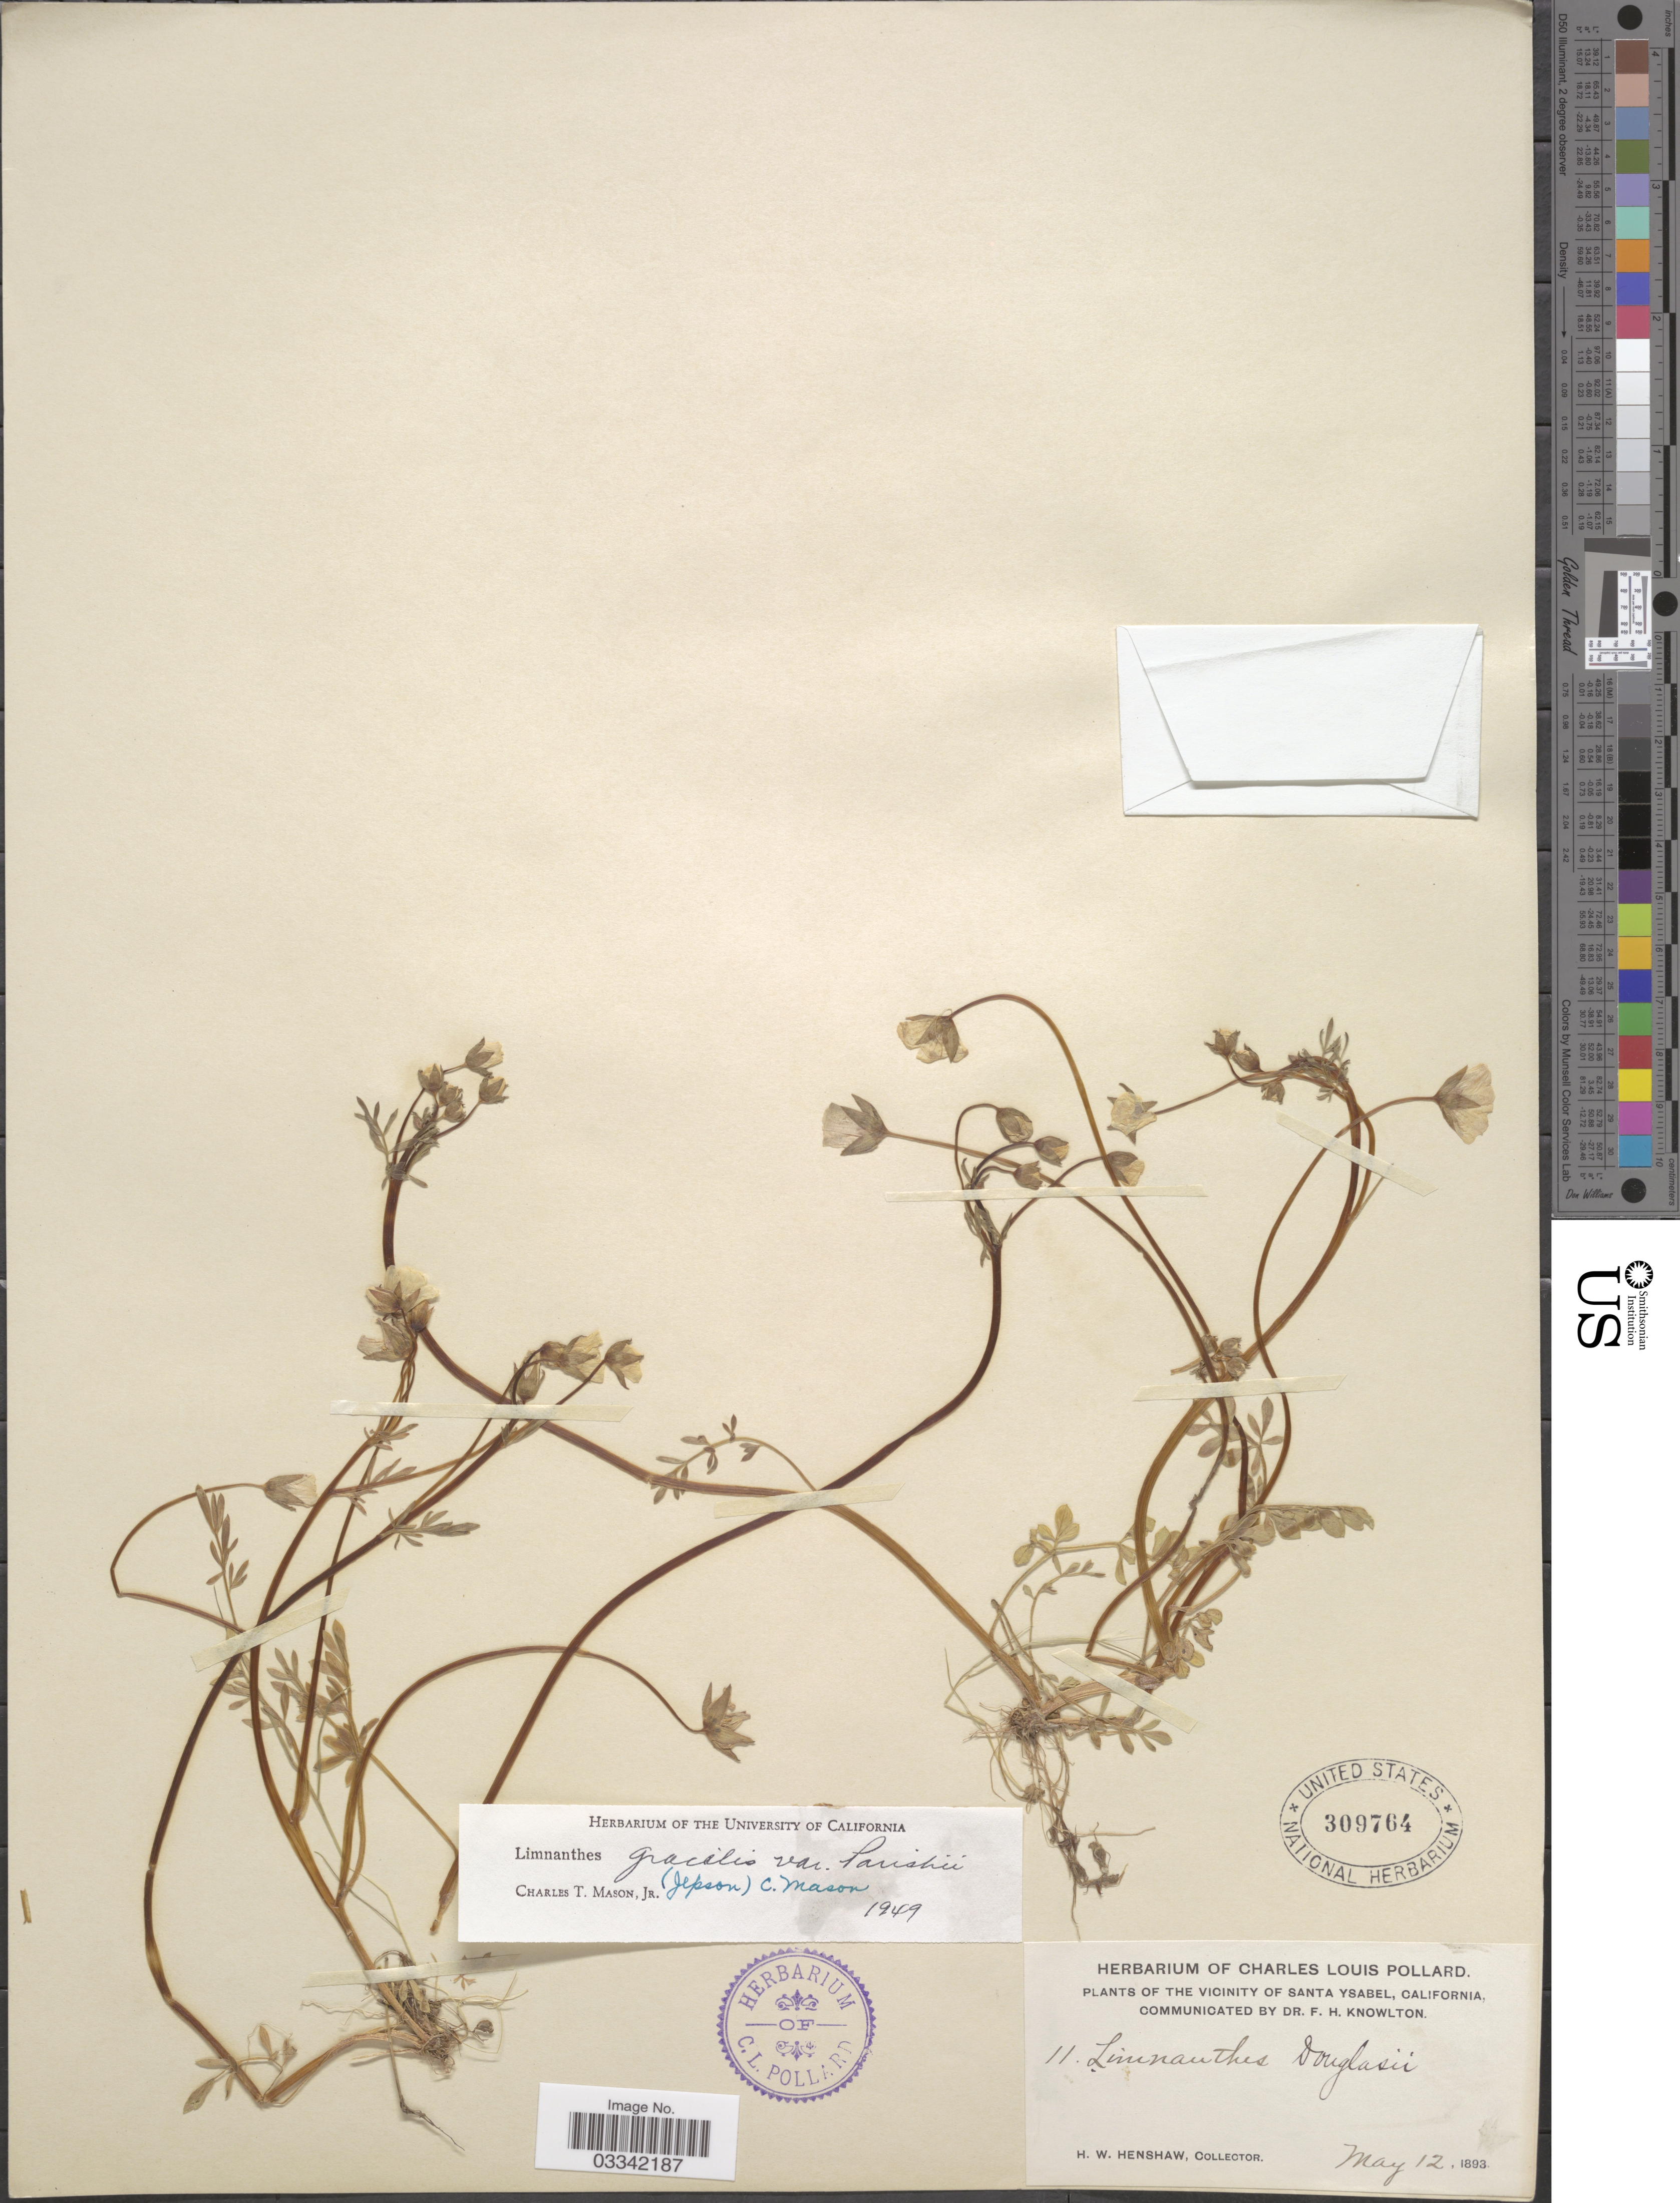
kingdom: Plantae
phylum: Tracheophyta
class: Magnoliopsida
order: Brassicales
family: Limnanthaceae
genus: Limnanthes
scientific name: Limnanthes alba subsp. parishii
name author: (Jeps.) Morin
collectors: H. Henshaw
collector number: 11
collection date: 1893-05-12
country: United States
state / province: California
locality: The vicinity of Santa Ysabel.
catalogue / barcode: US 309764